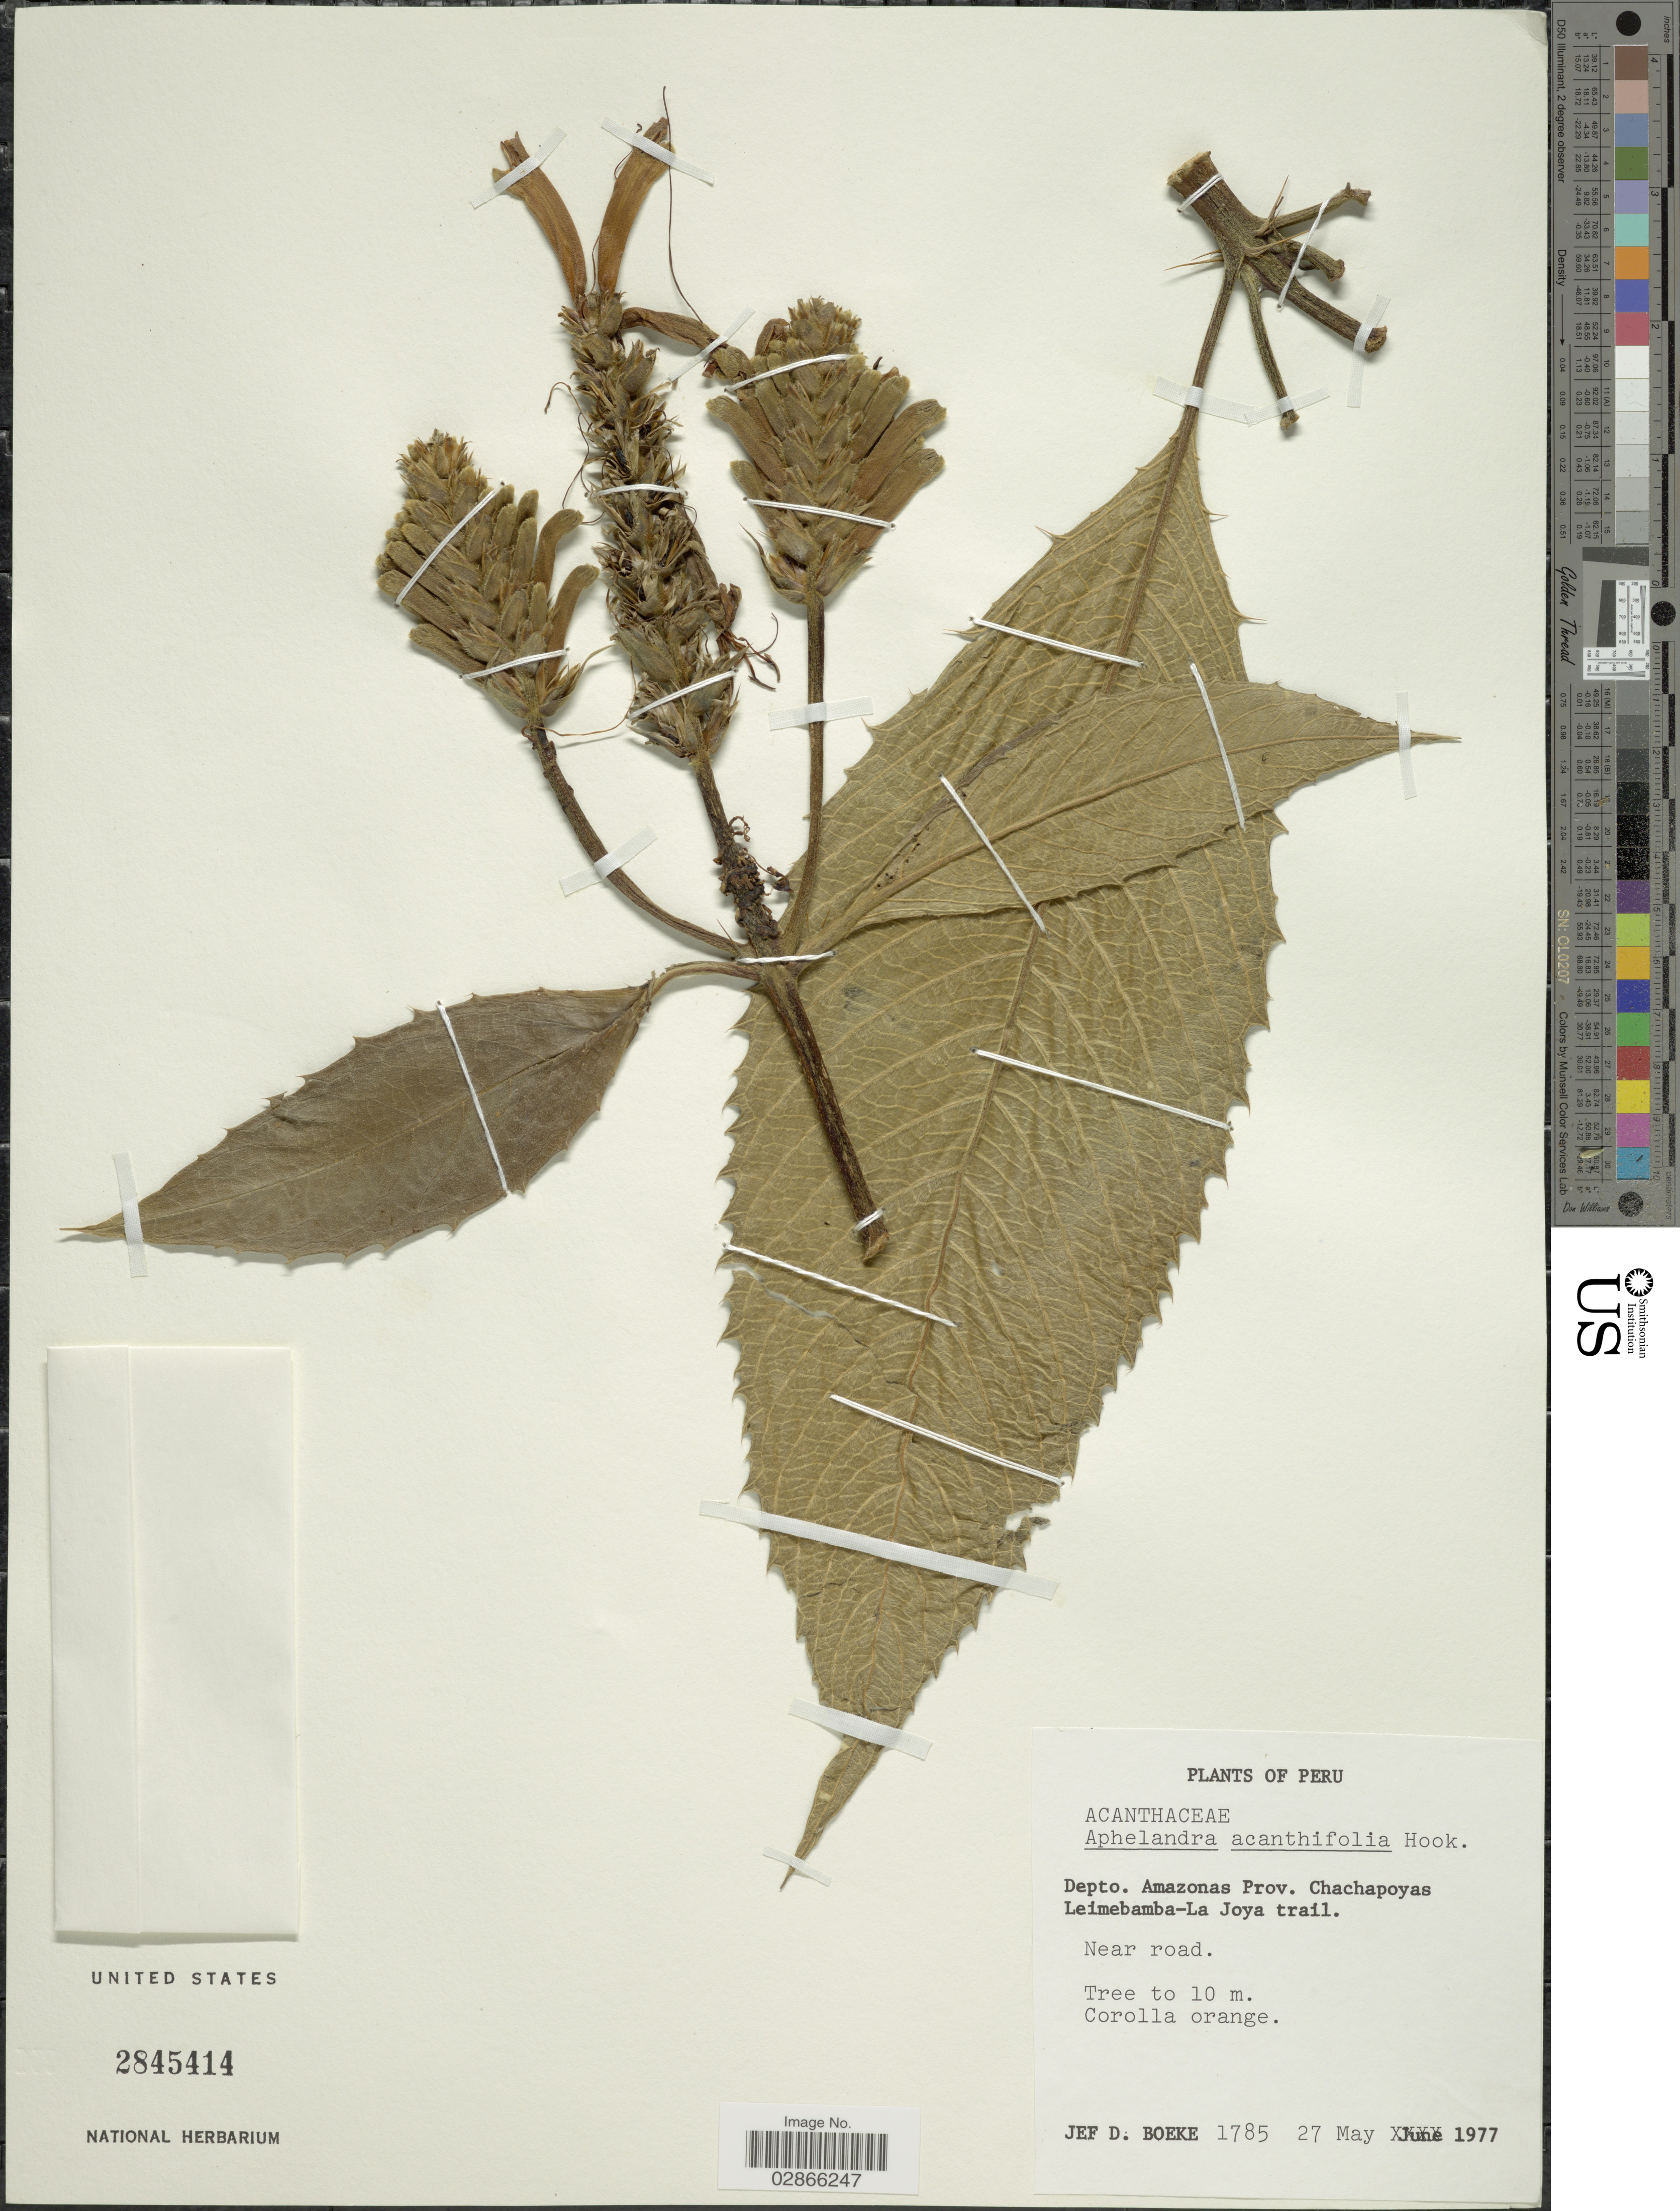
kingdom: Plantae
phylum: Tracheophyta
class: Magnoliopsida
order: Lamiales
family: Acanthaceae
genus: Aphelandra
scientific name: Aphelandra acanthifolia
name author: Hook.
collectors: J. Boeke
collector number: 1785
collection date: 1977-05-27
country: Peru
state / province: Amazonas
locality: Depto. Amazonas Prov. Chachapoyas Leimebamba-La Joya trail. Near road.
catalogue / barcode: US 2845414